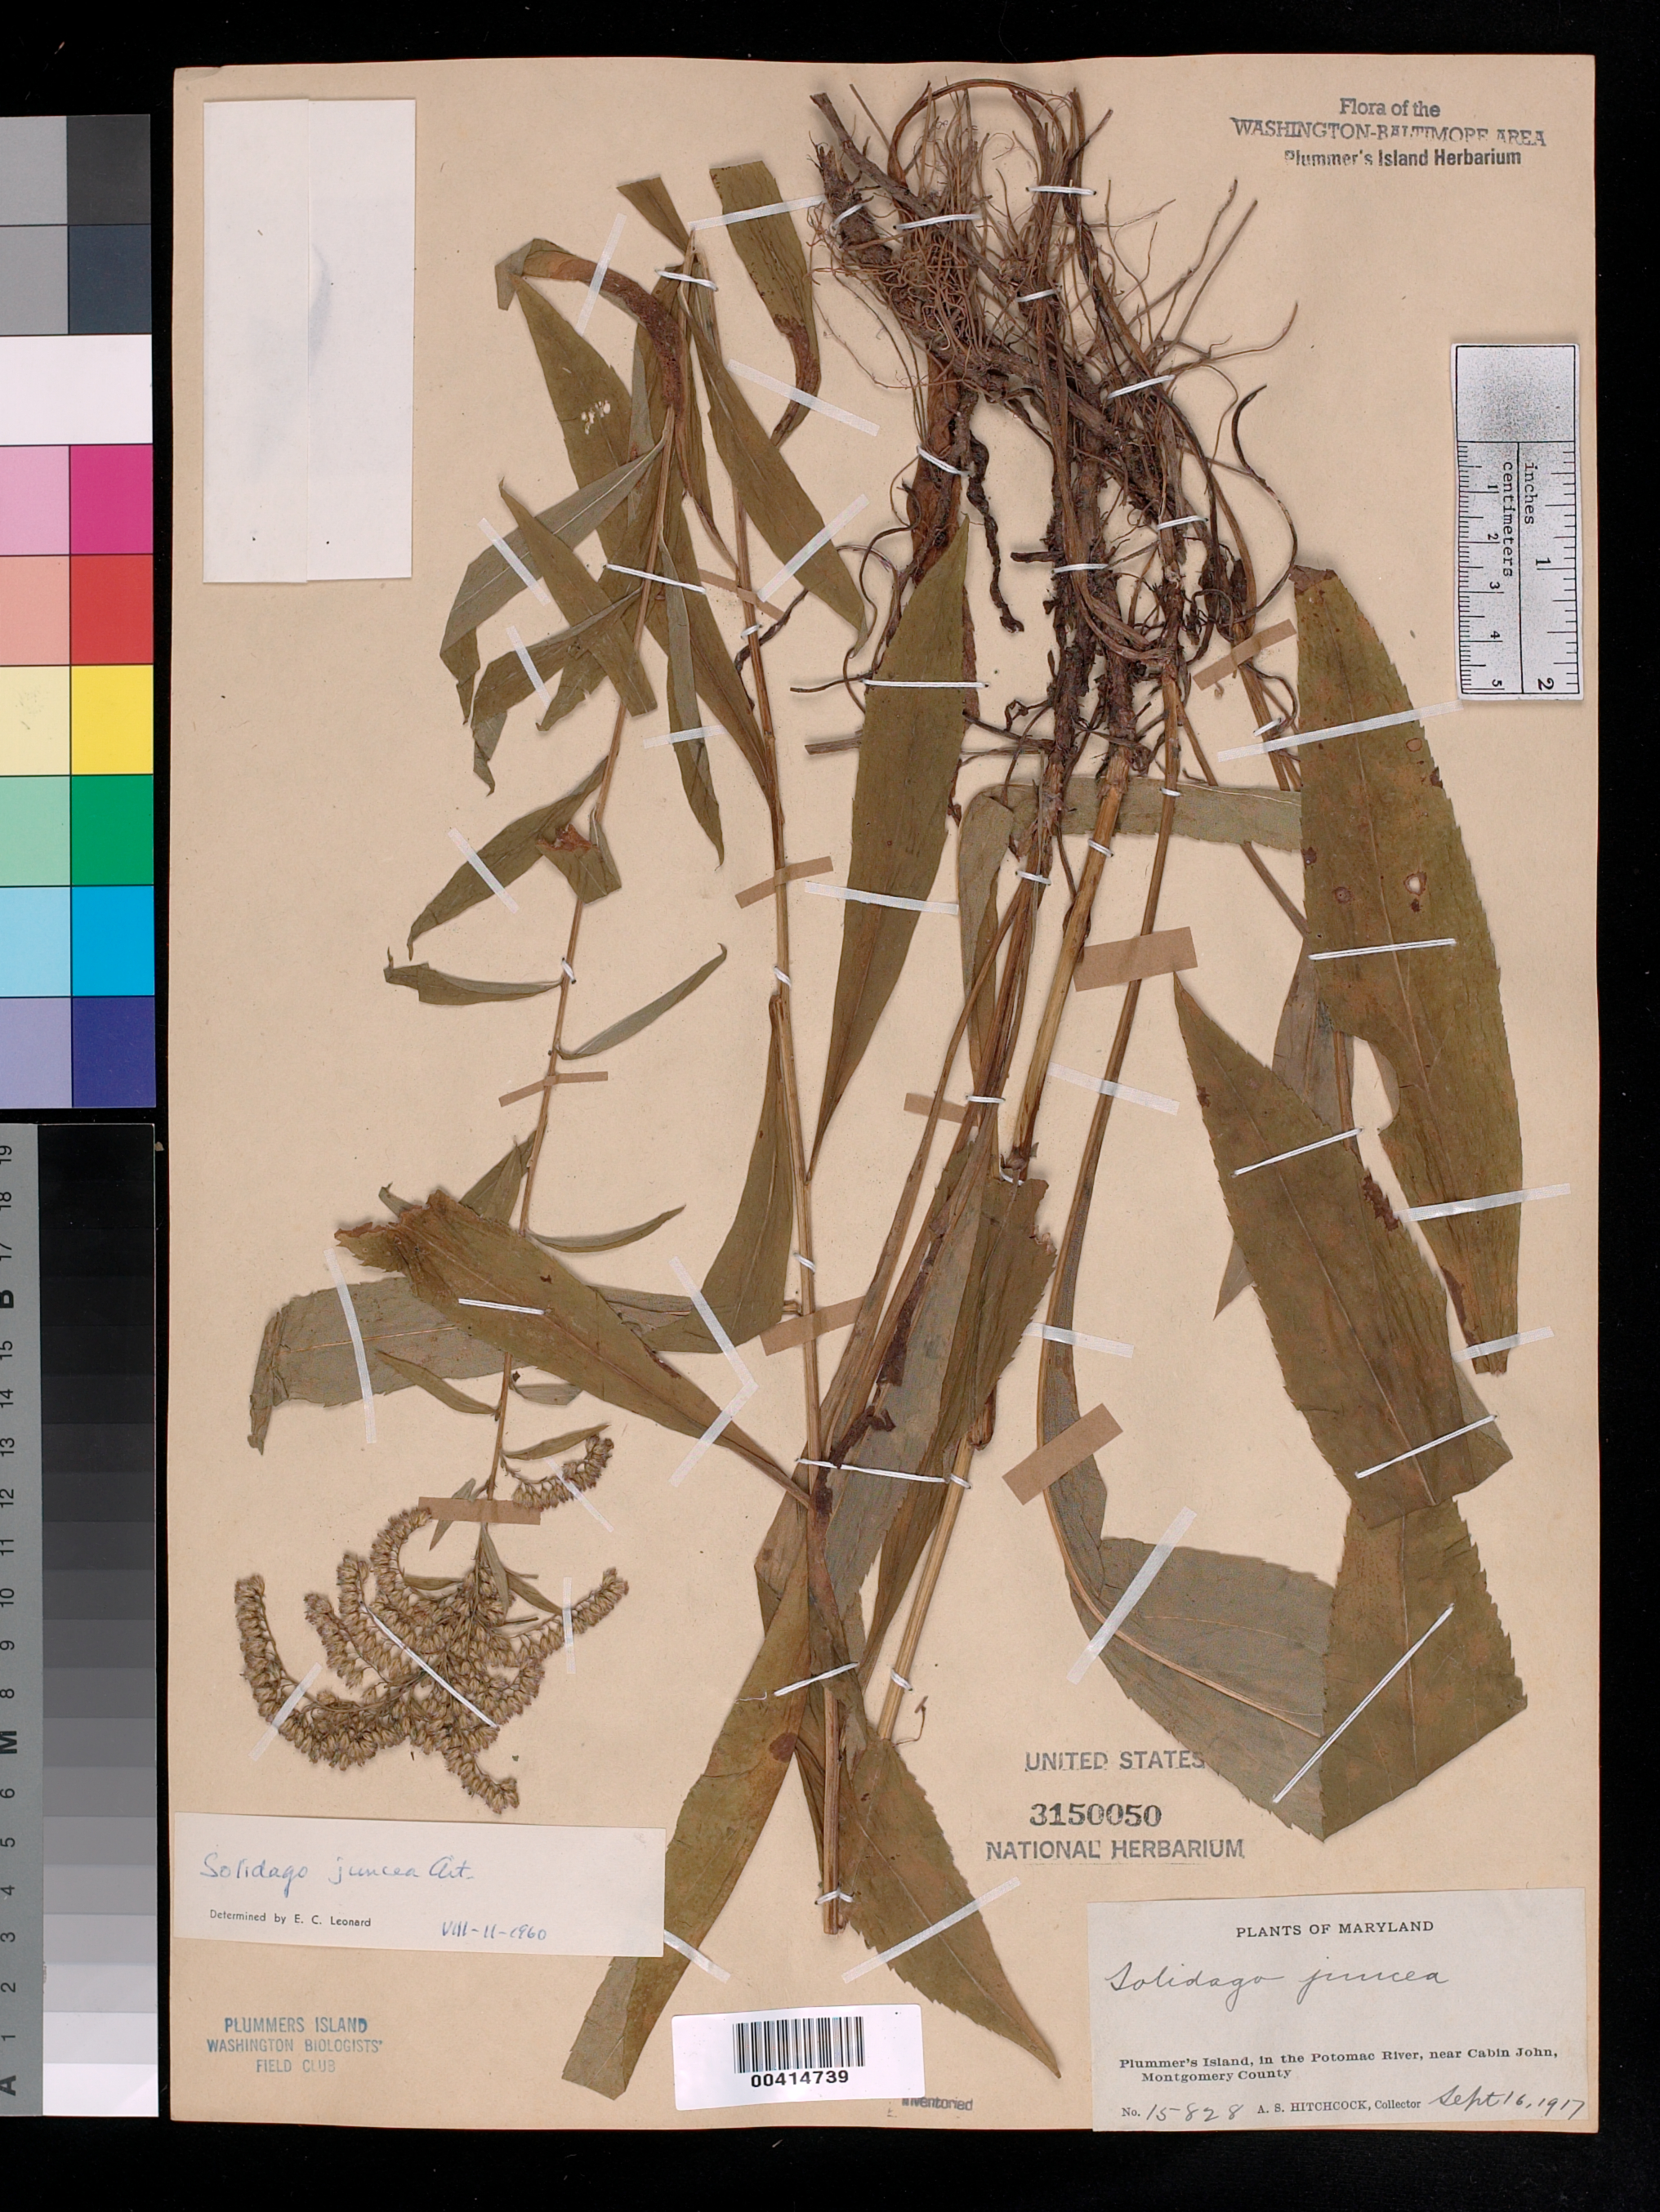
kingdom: Plantae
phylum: Tracheophyta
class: Magnoliopsida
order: Asterales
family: Asteraceae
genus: Solidago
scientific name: Solidago juncea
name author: Aiton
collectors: A. S. Hitchcock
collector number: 15828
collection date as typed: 16 Sep 1917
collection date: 1917-09-16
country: United States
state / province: Maryland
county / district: Montgomery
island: Plummers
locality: Plummer's Island C. & O. Canal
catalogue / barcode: US 3150050